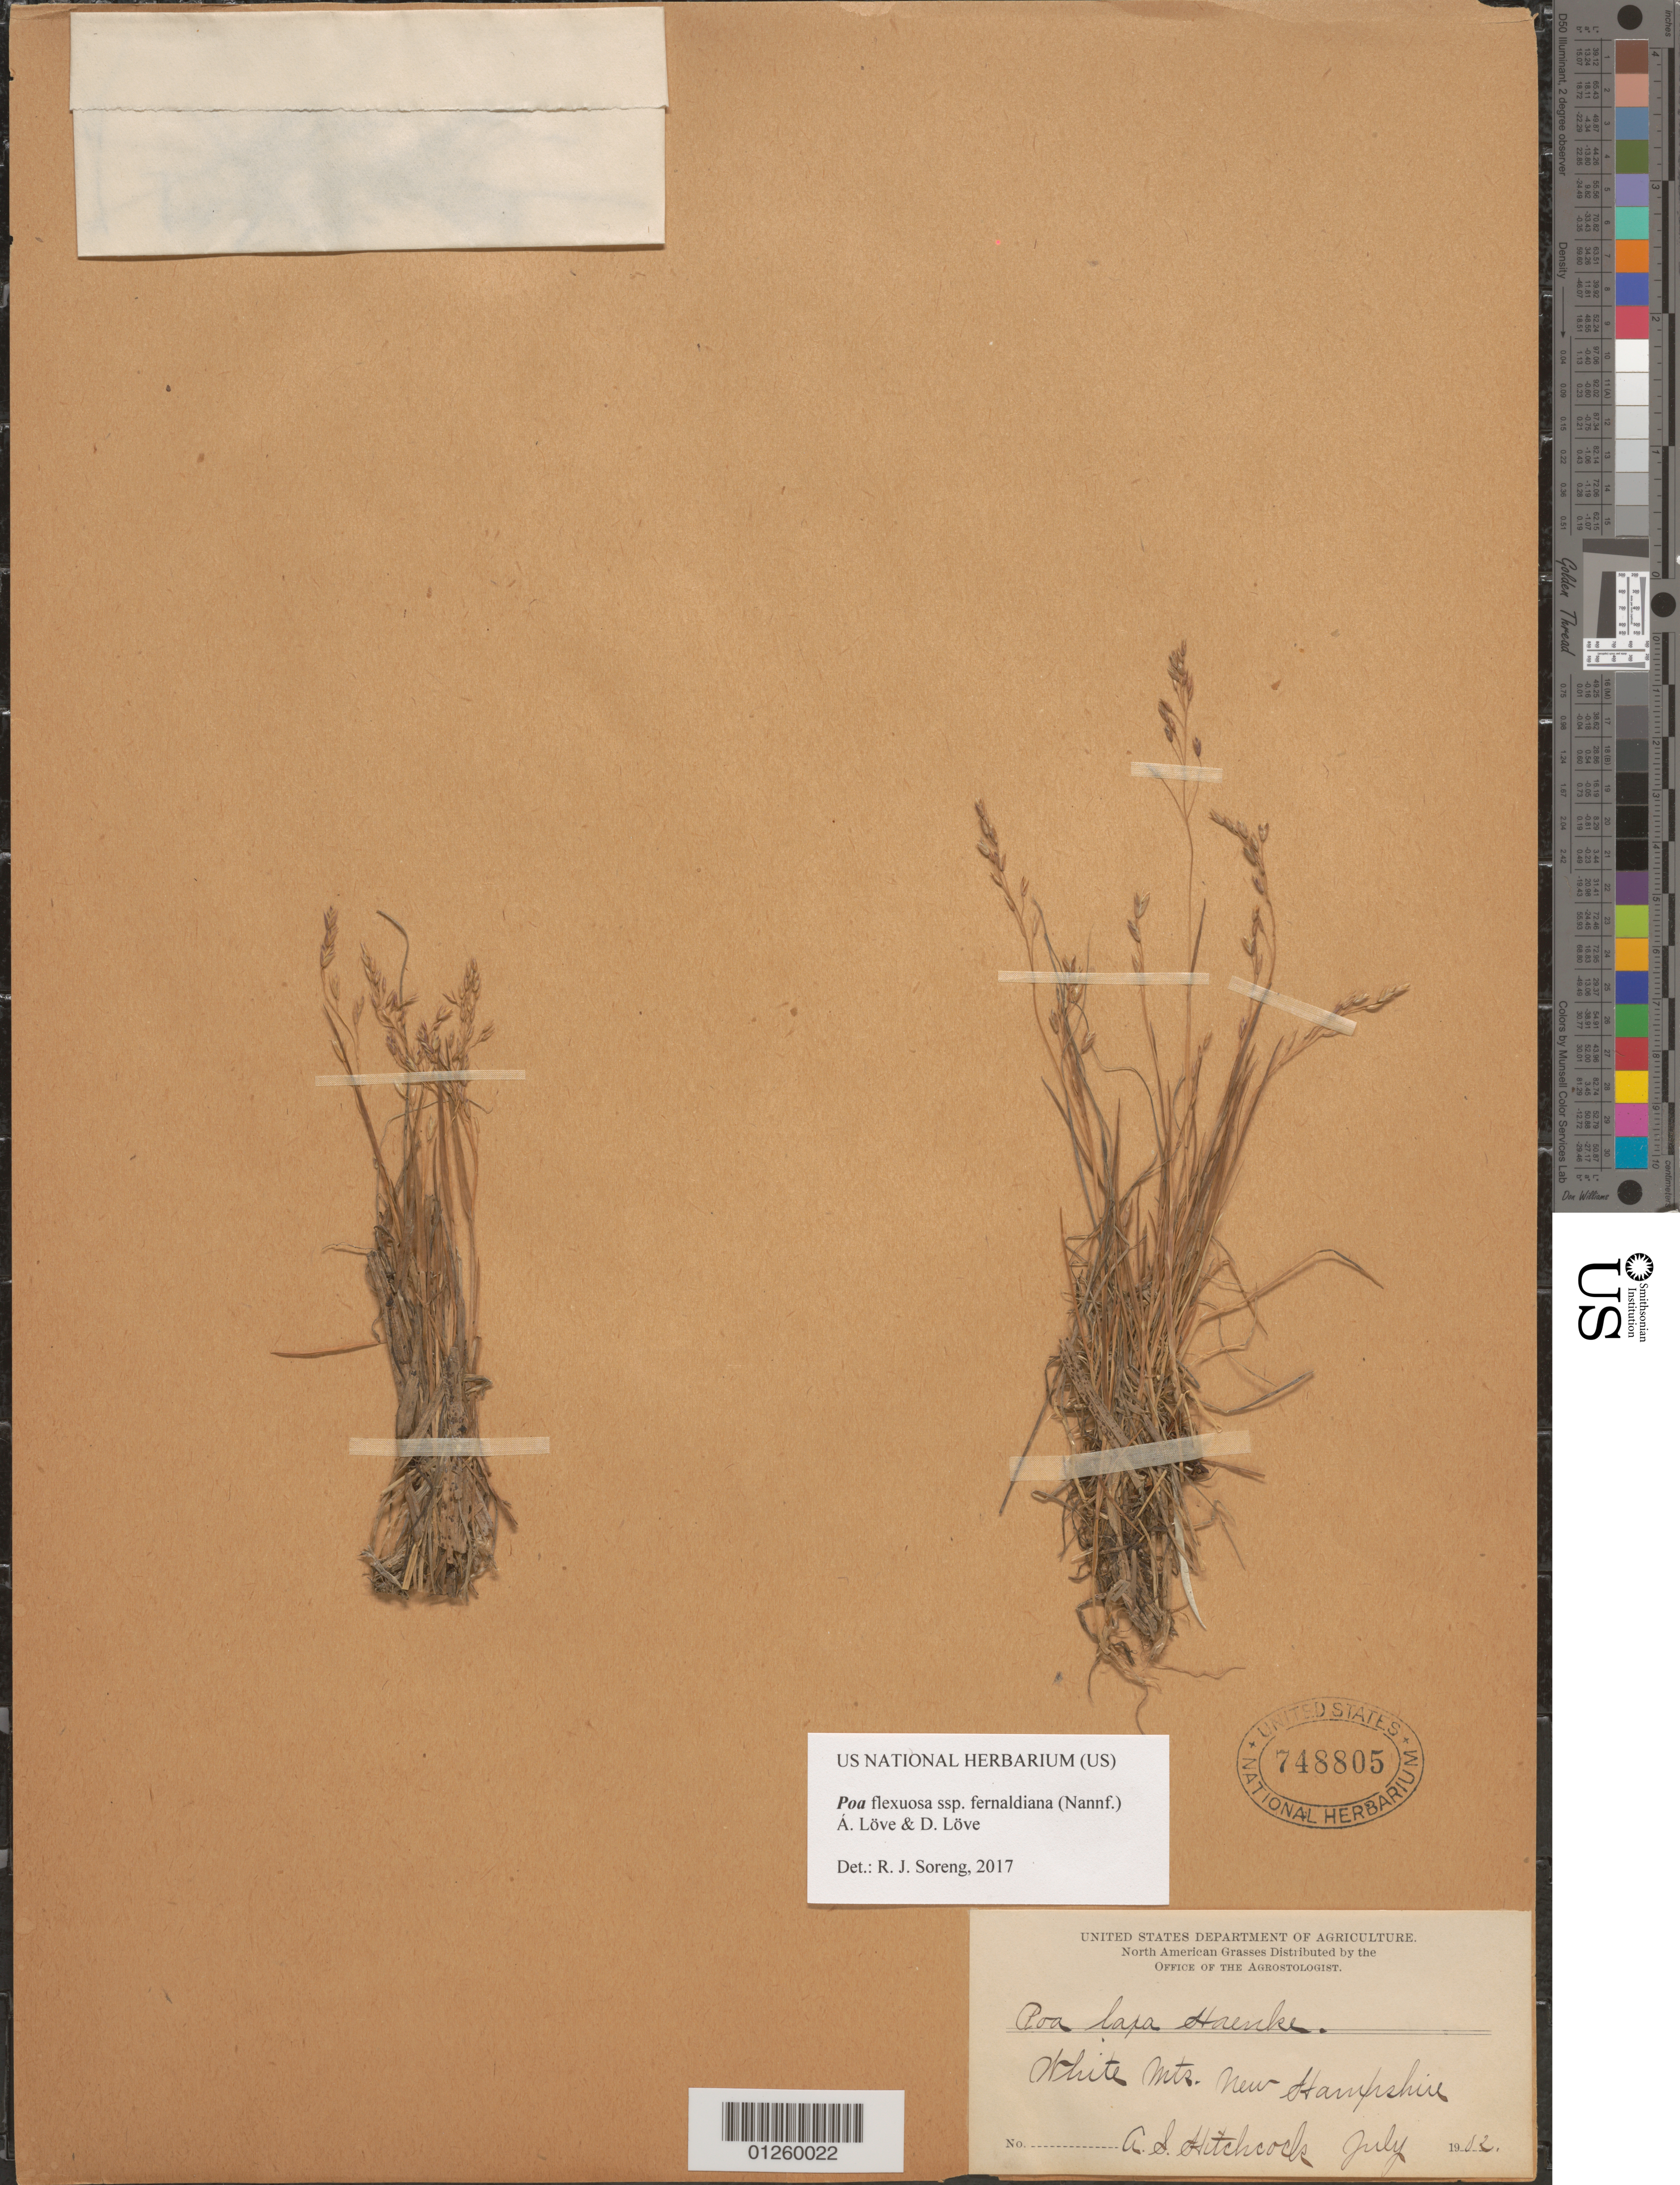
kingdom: Plantae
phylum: Tracheophyta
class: Liliopsida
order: Poales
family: Poaceae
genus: Poa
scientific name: Poa flexuosa Sm. subsp. fernaldiana (Nannf.) Á. Löve & D. Löve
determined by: Soreng, Robert J., Research Associate (BOT), Smithsonian Institution - National Museum of Natural History (UNITED STATES)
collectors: A. S. Hitchcock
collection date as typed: July 1902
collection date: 1902-07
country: United States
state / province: New Hampshire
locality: White Mts.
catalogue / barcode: US 748805